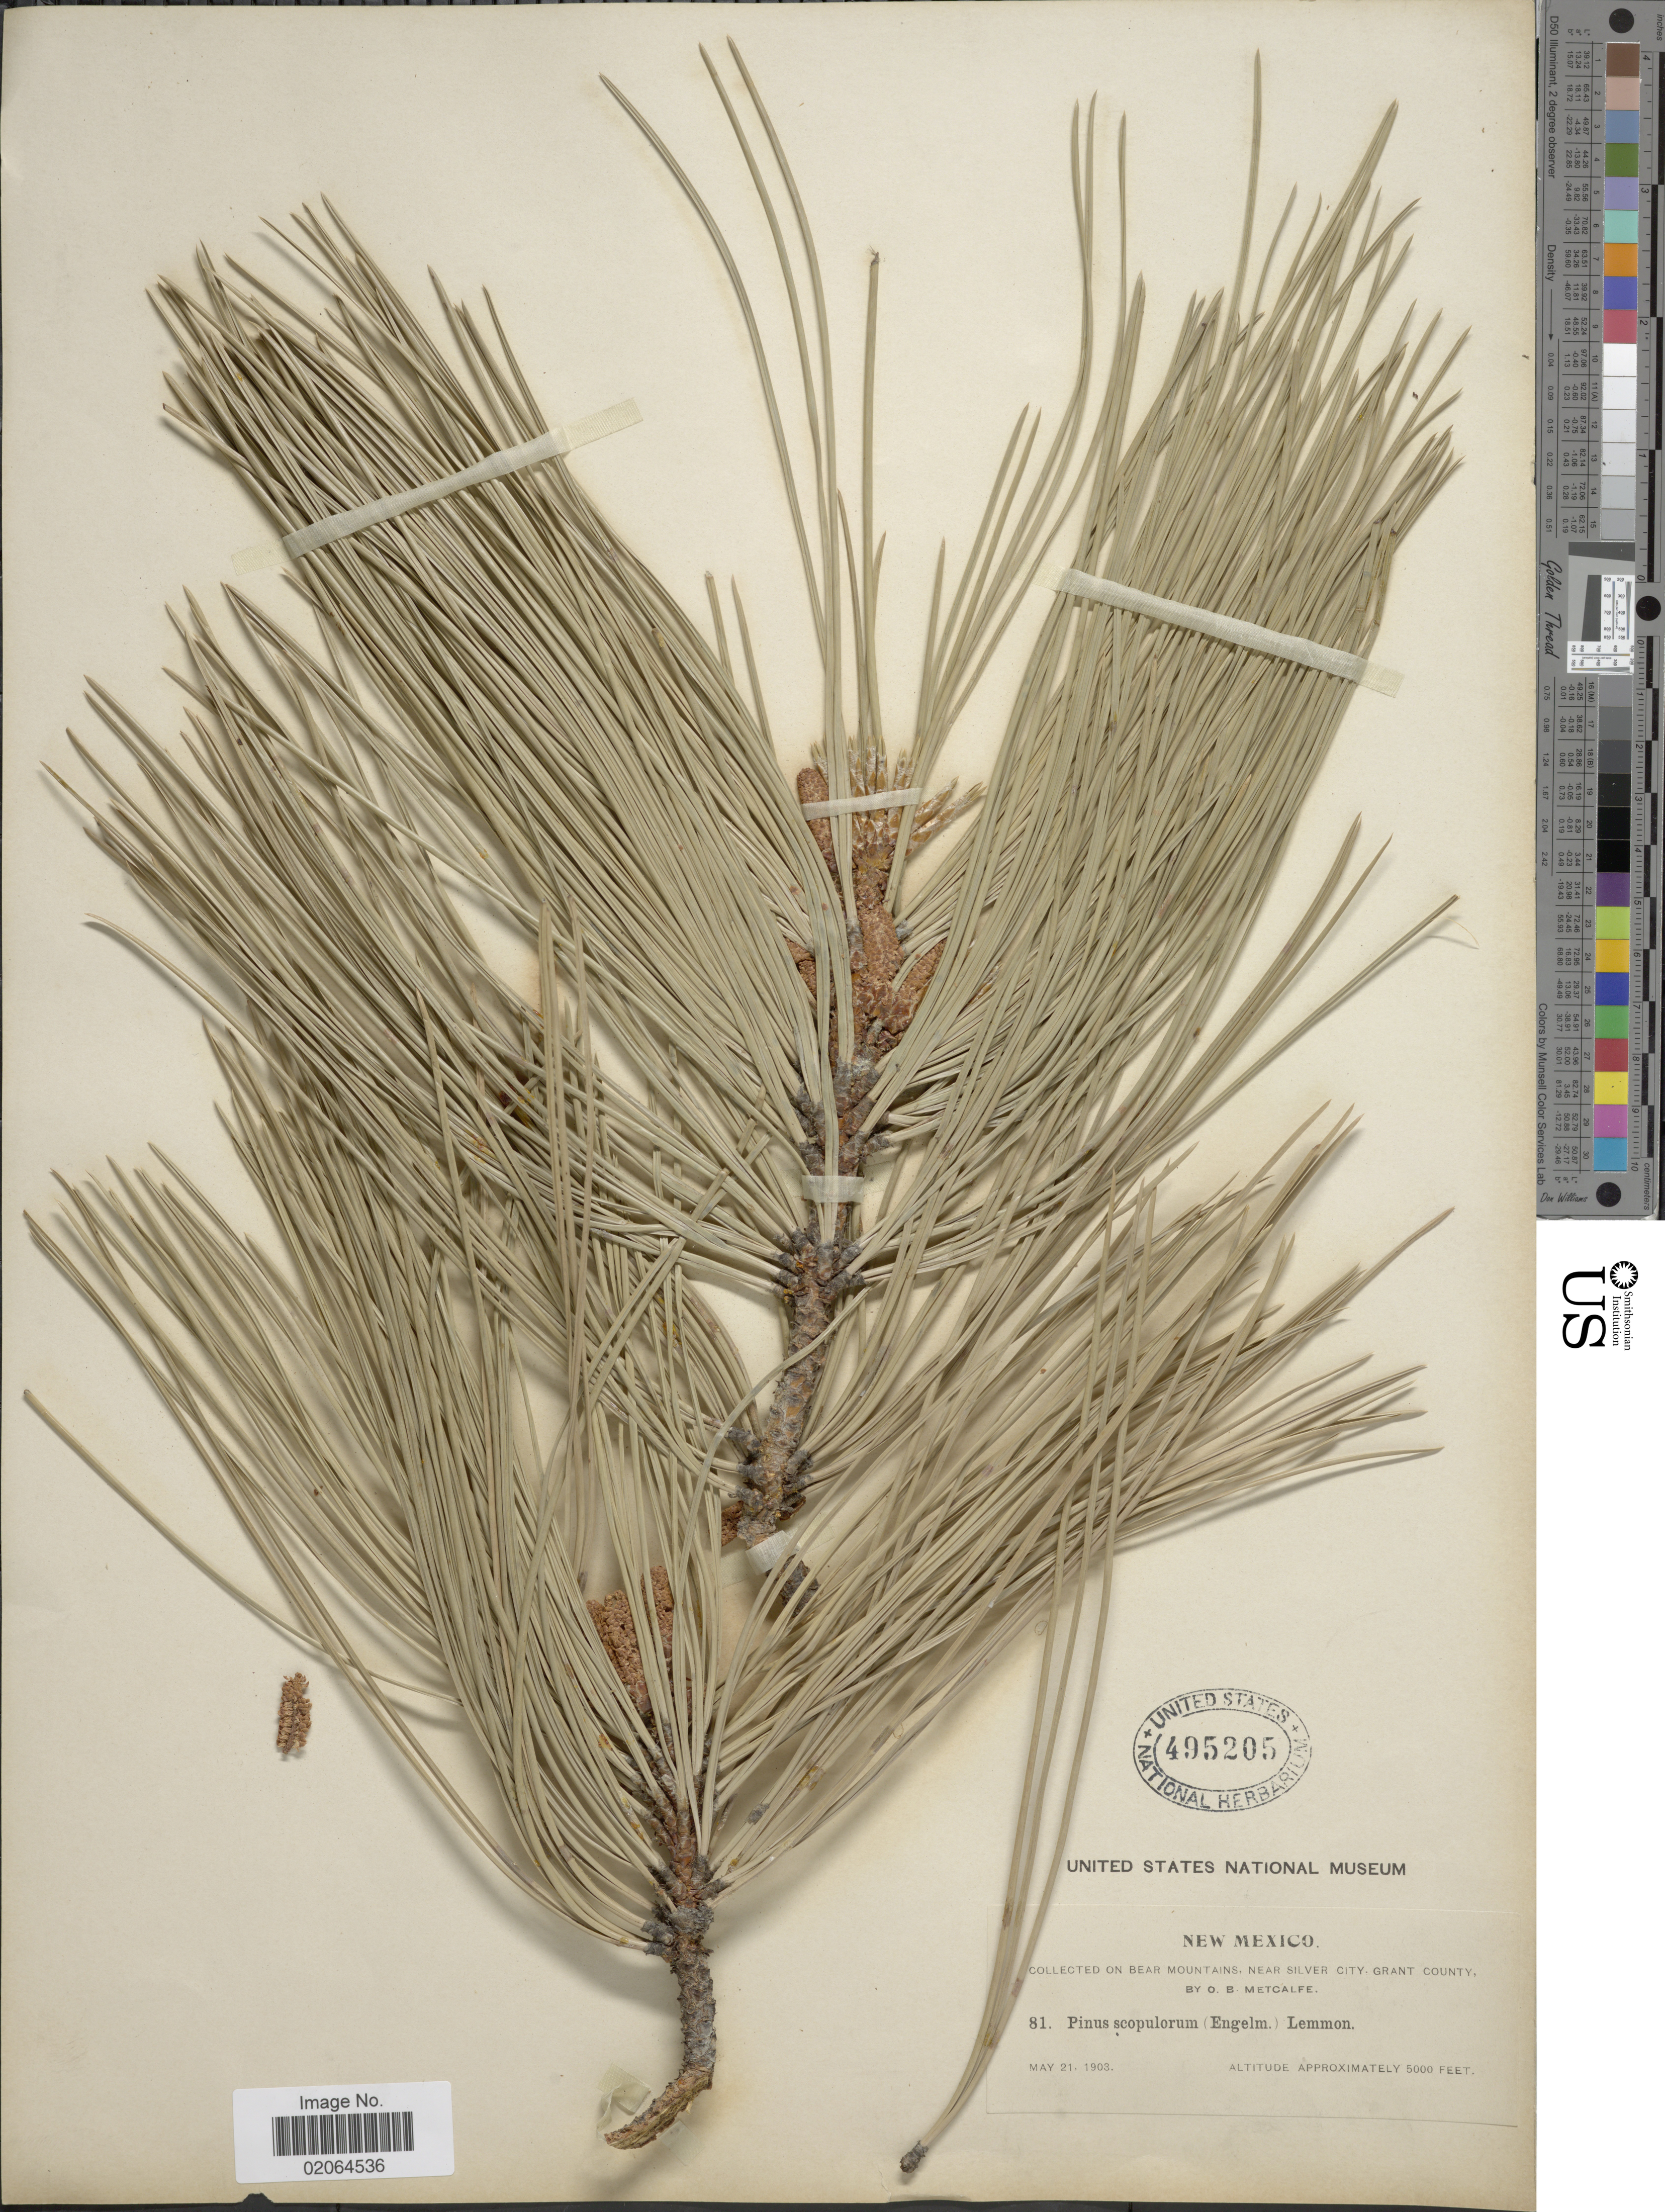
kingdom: Plantae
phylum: Tracheophyta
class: Pinopsida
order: Pinales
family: Pinaceae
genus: Pinus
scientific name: Pinus ponderosa var. scopulorum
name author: Engelm.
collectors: O. B. Metcalfe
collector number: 81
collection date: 1903-05-21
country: United States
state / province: New Mexico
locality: New Mexico. on Bear Mountains, near Silver City, Grant County.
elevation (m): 1524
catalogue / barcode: US 495205